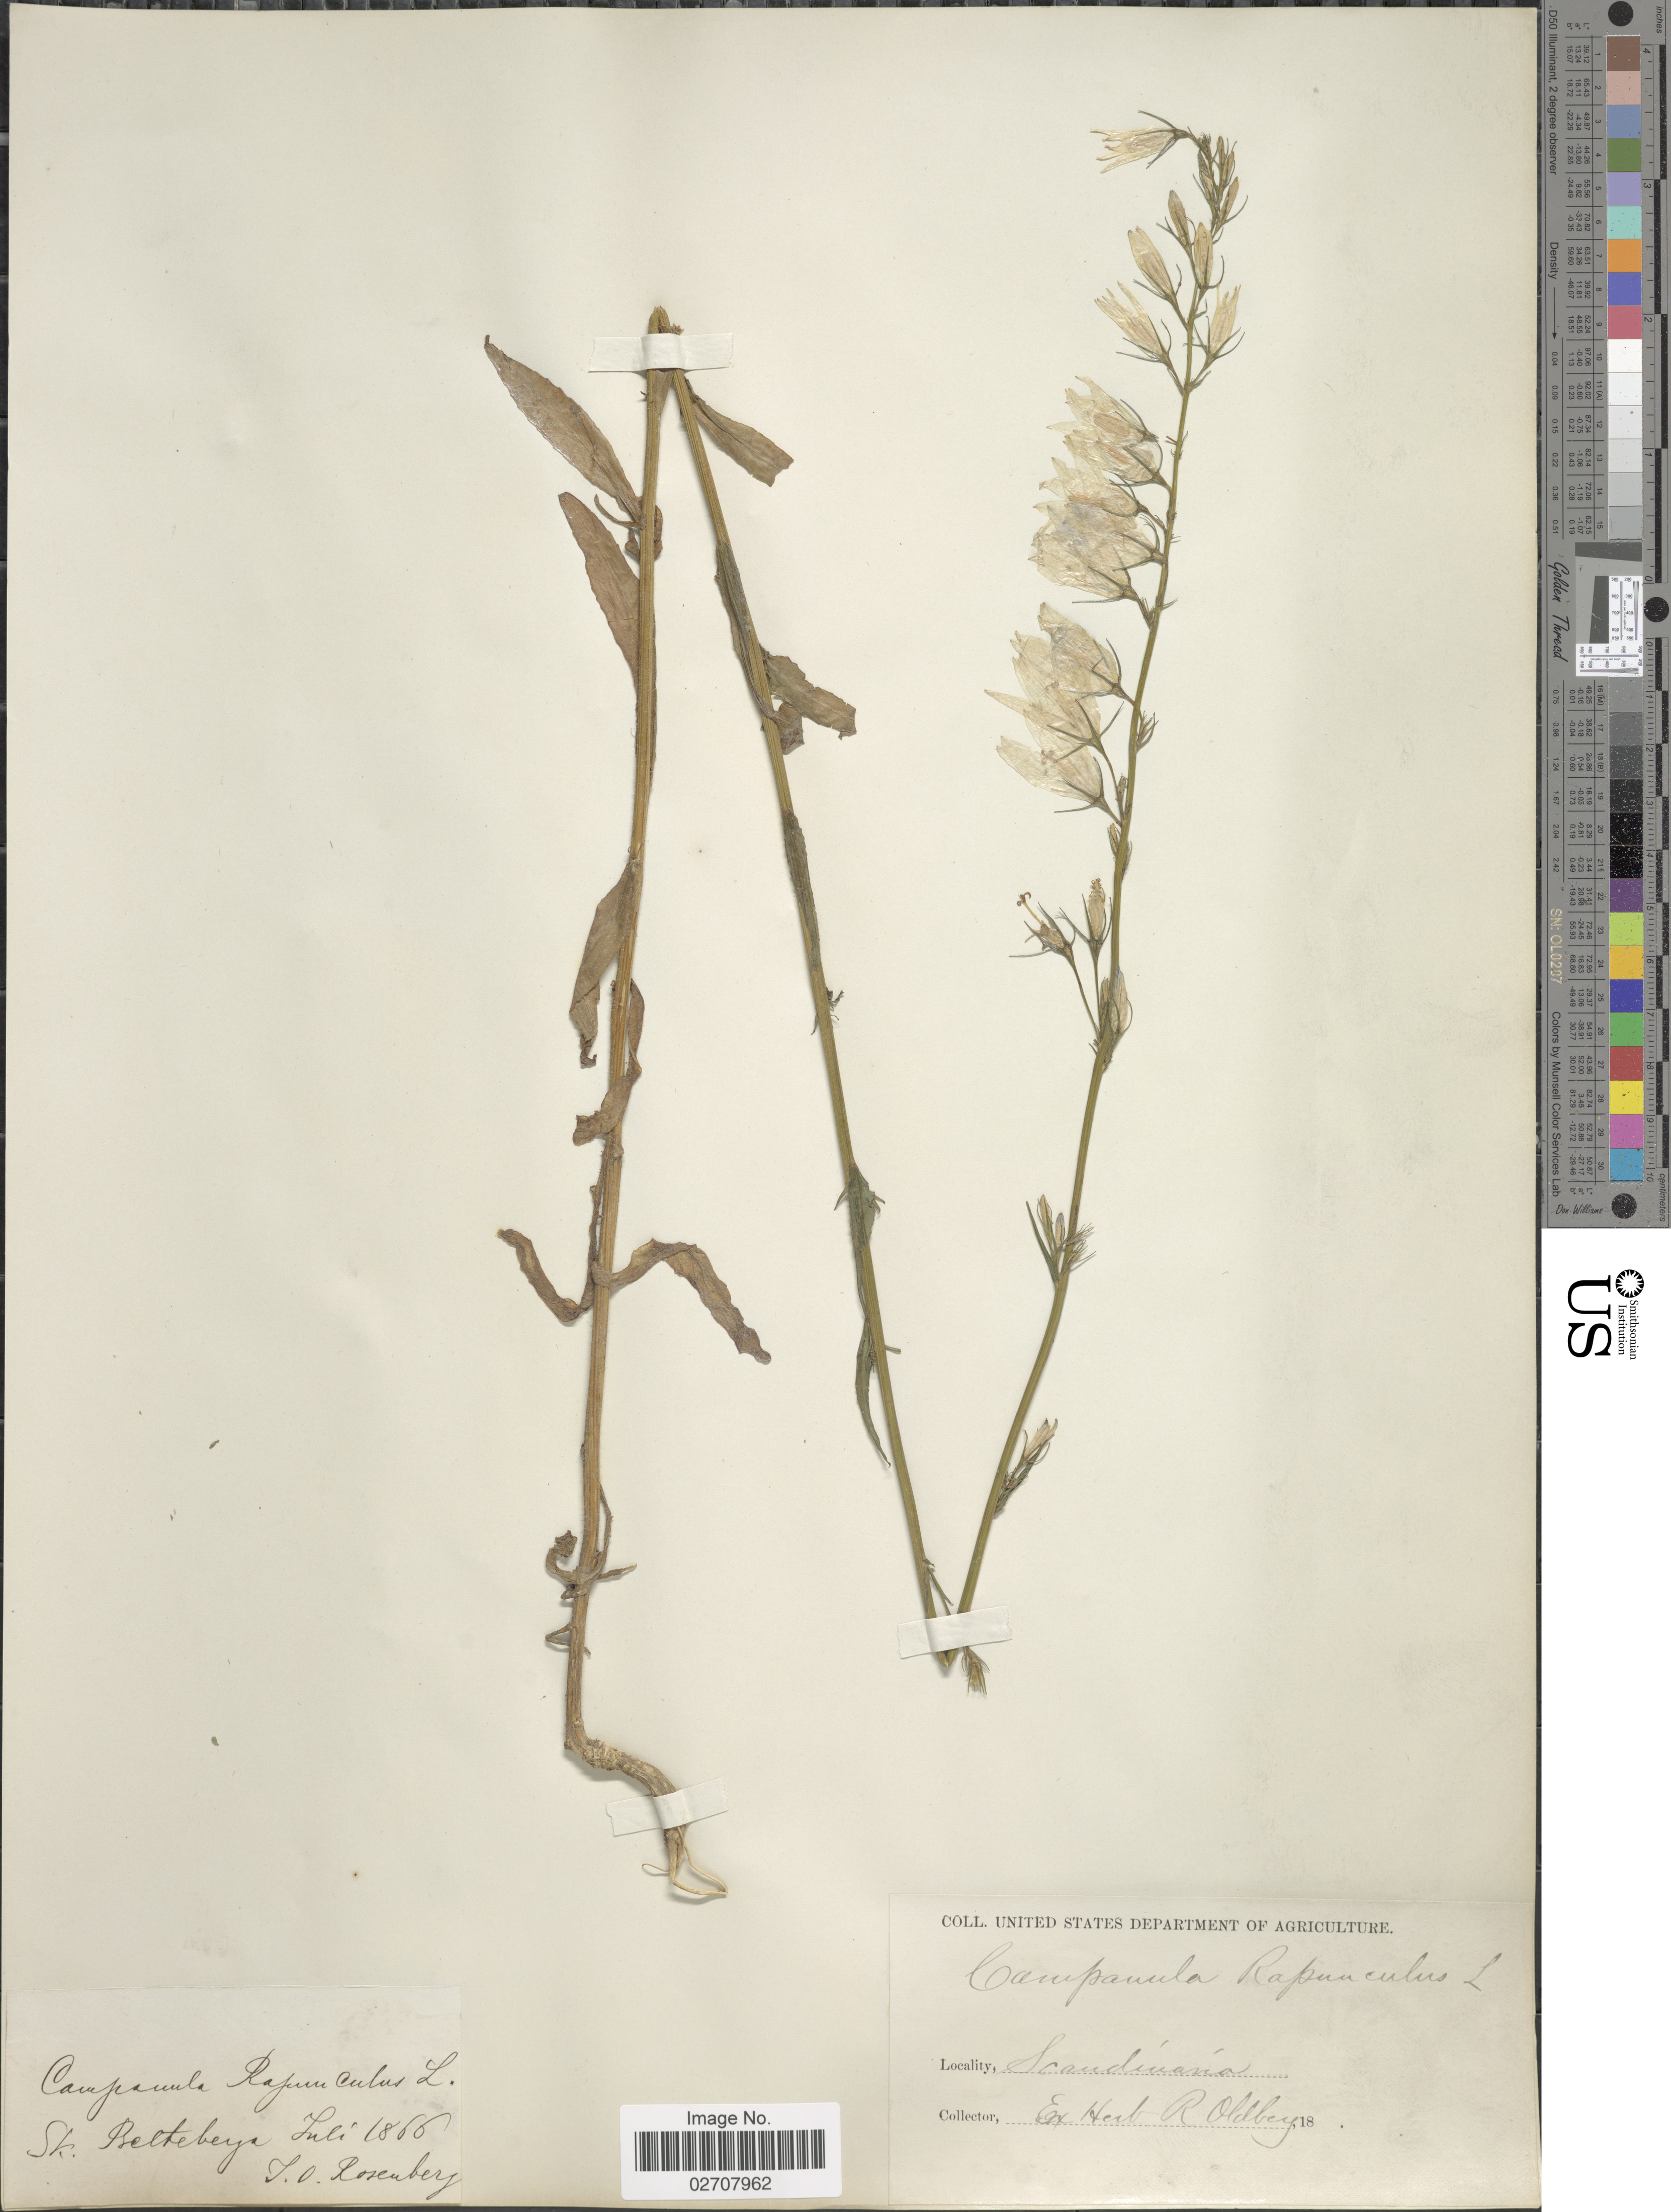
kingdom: Plantae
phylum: Tracheophyta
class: Magnoliopsida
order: Asterales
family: Campanulaceae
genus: Campanula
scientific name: Campanula rapunculus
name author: L.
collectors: J. Rosenberg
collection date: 1866-07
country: Sweden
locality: Scandinavia, Sk. Beateberga